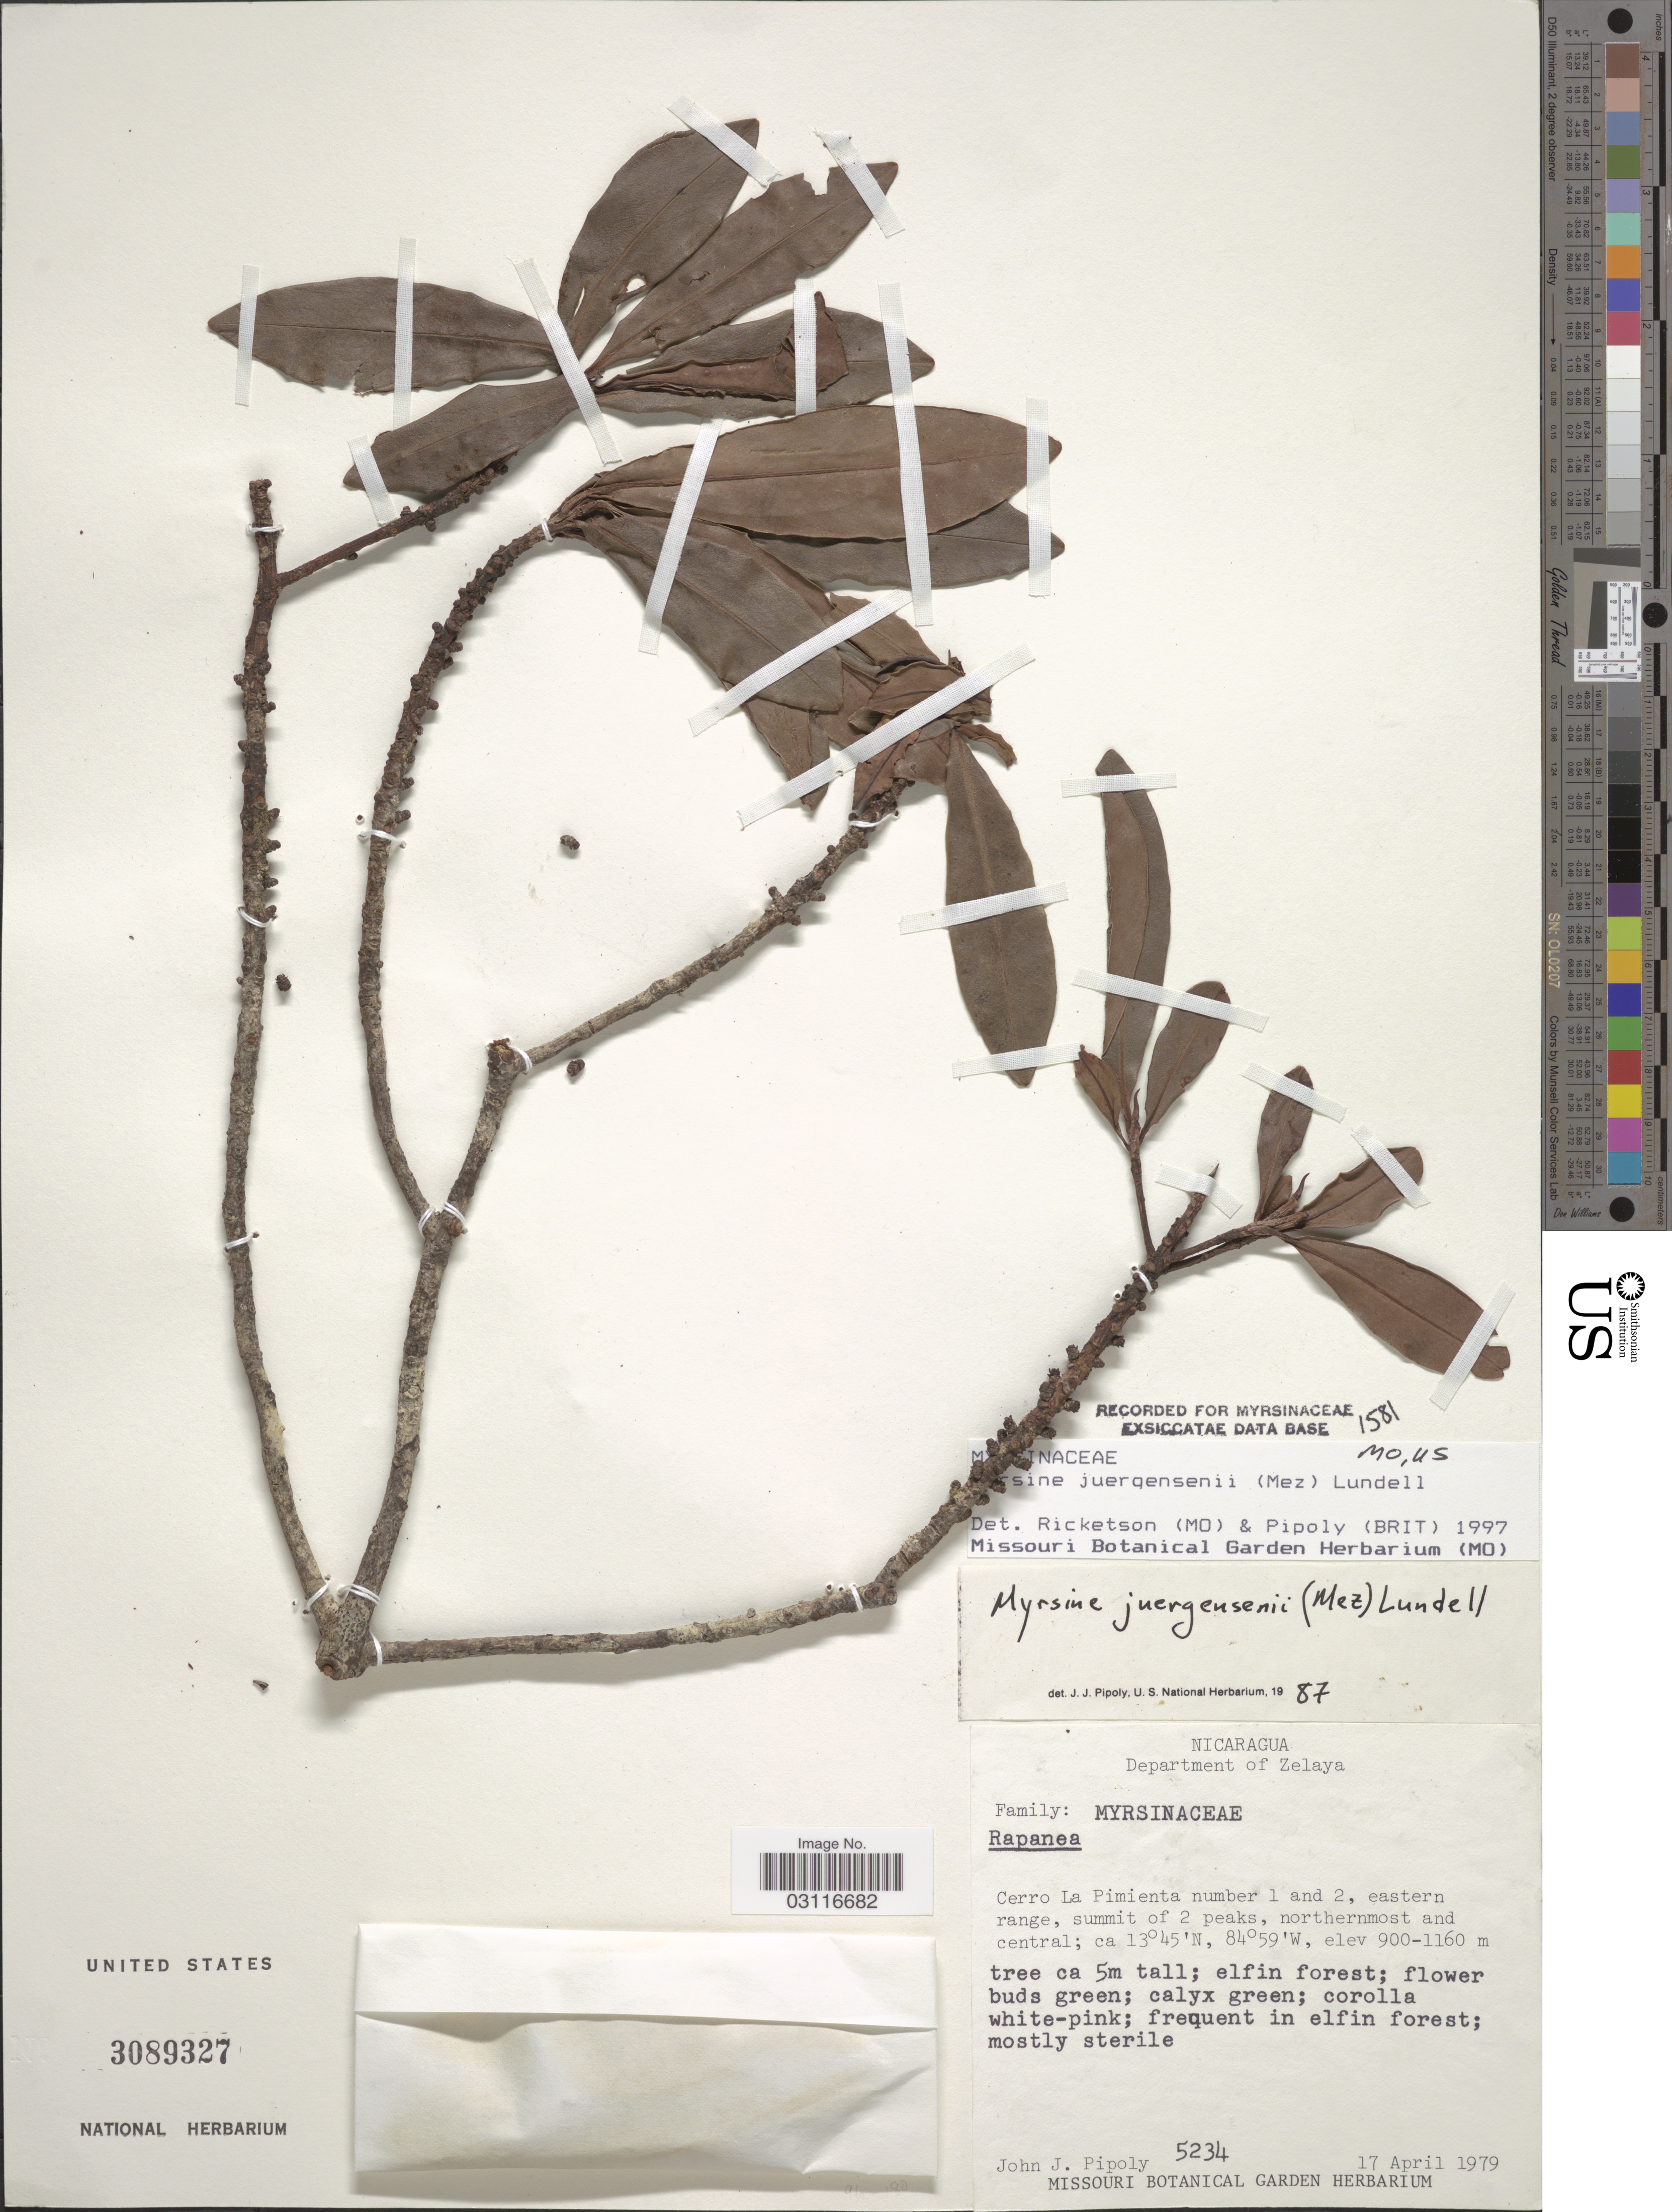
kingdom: Plantae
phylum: Tracheophyta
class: Magnoliopsida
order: Ericales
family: Primulaceae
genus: Myrsine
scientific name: Myrsine juergensenii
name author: (Mez) Lundell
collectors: J. J. Pipoly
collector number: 5234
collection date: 1979-04-17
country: Nicaragua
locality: Department of Zelaya. Cerro La Pimienta number 1 and 2, eastern range, summit of 2 peaks, northernmost and central.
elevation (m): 900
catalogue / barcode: US 3089327